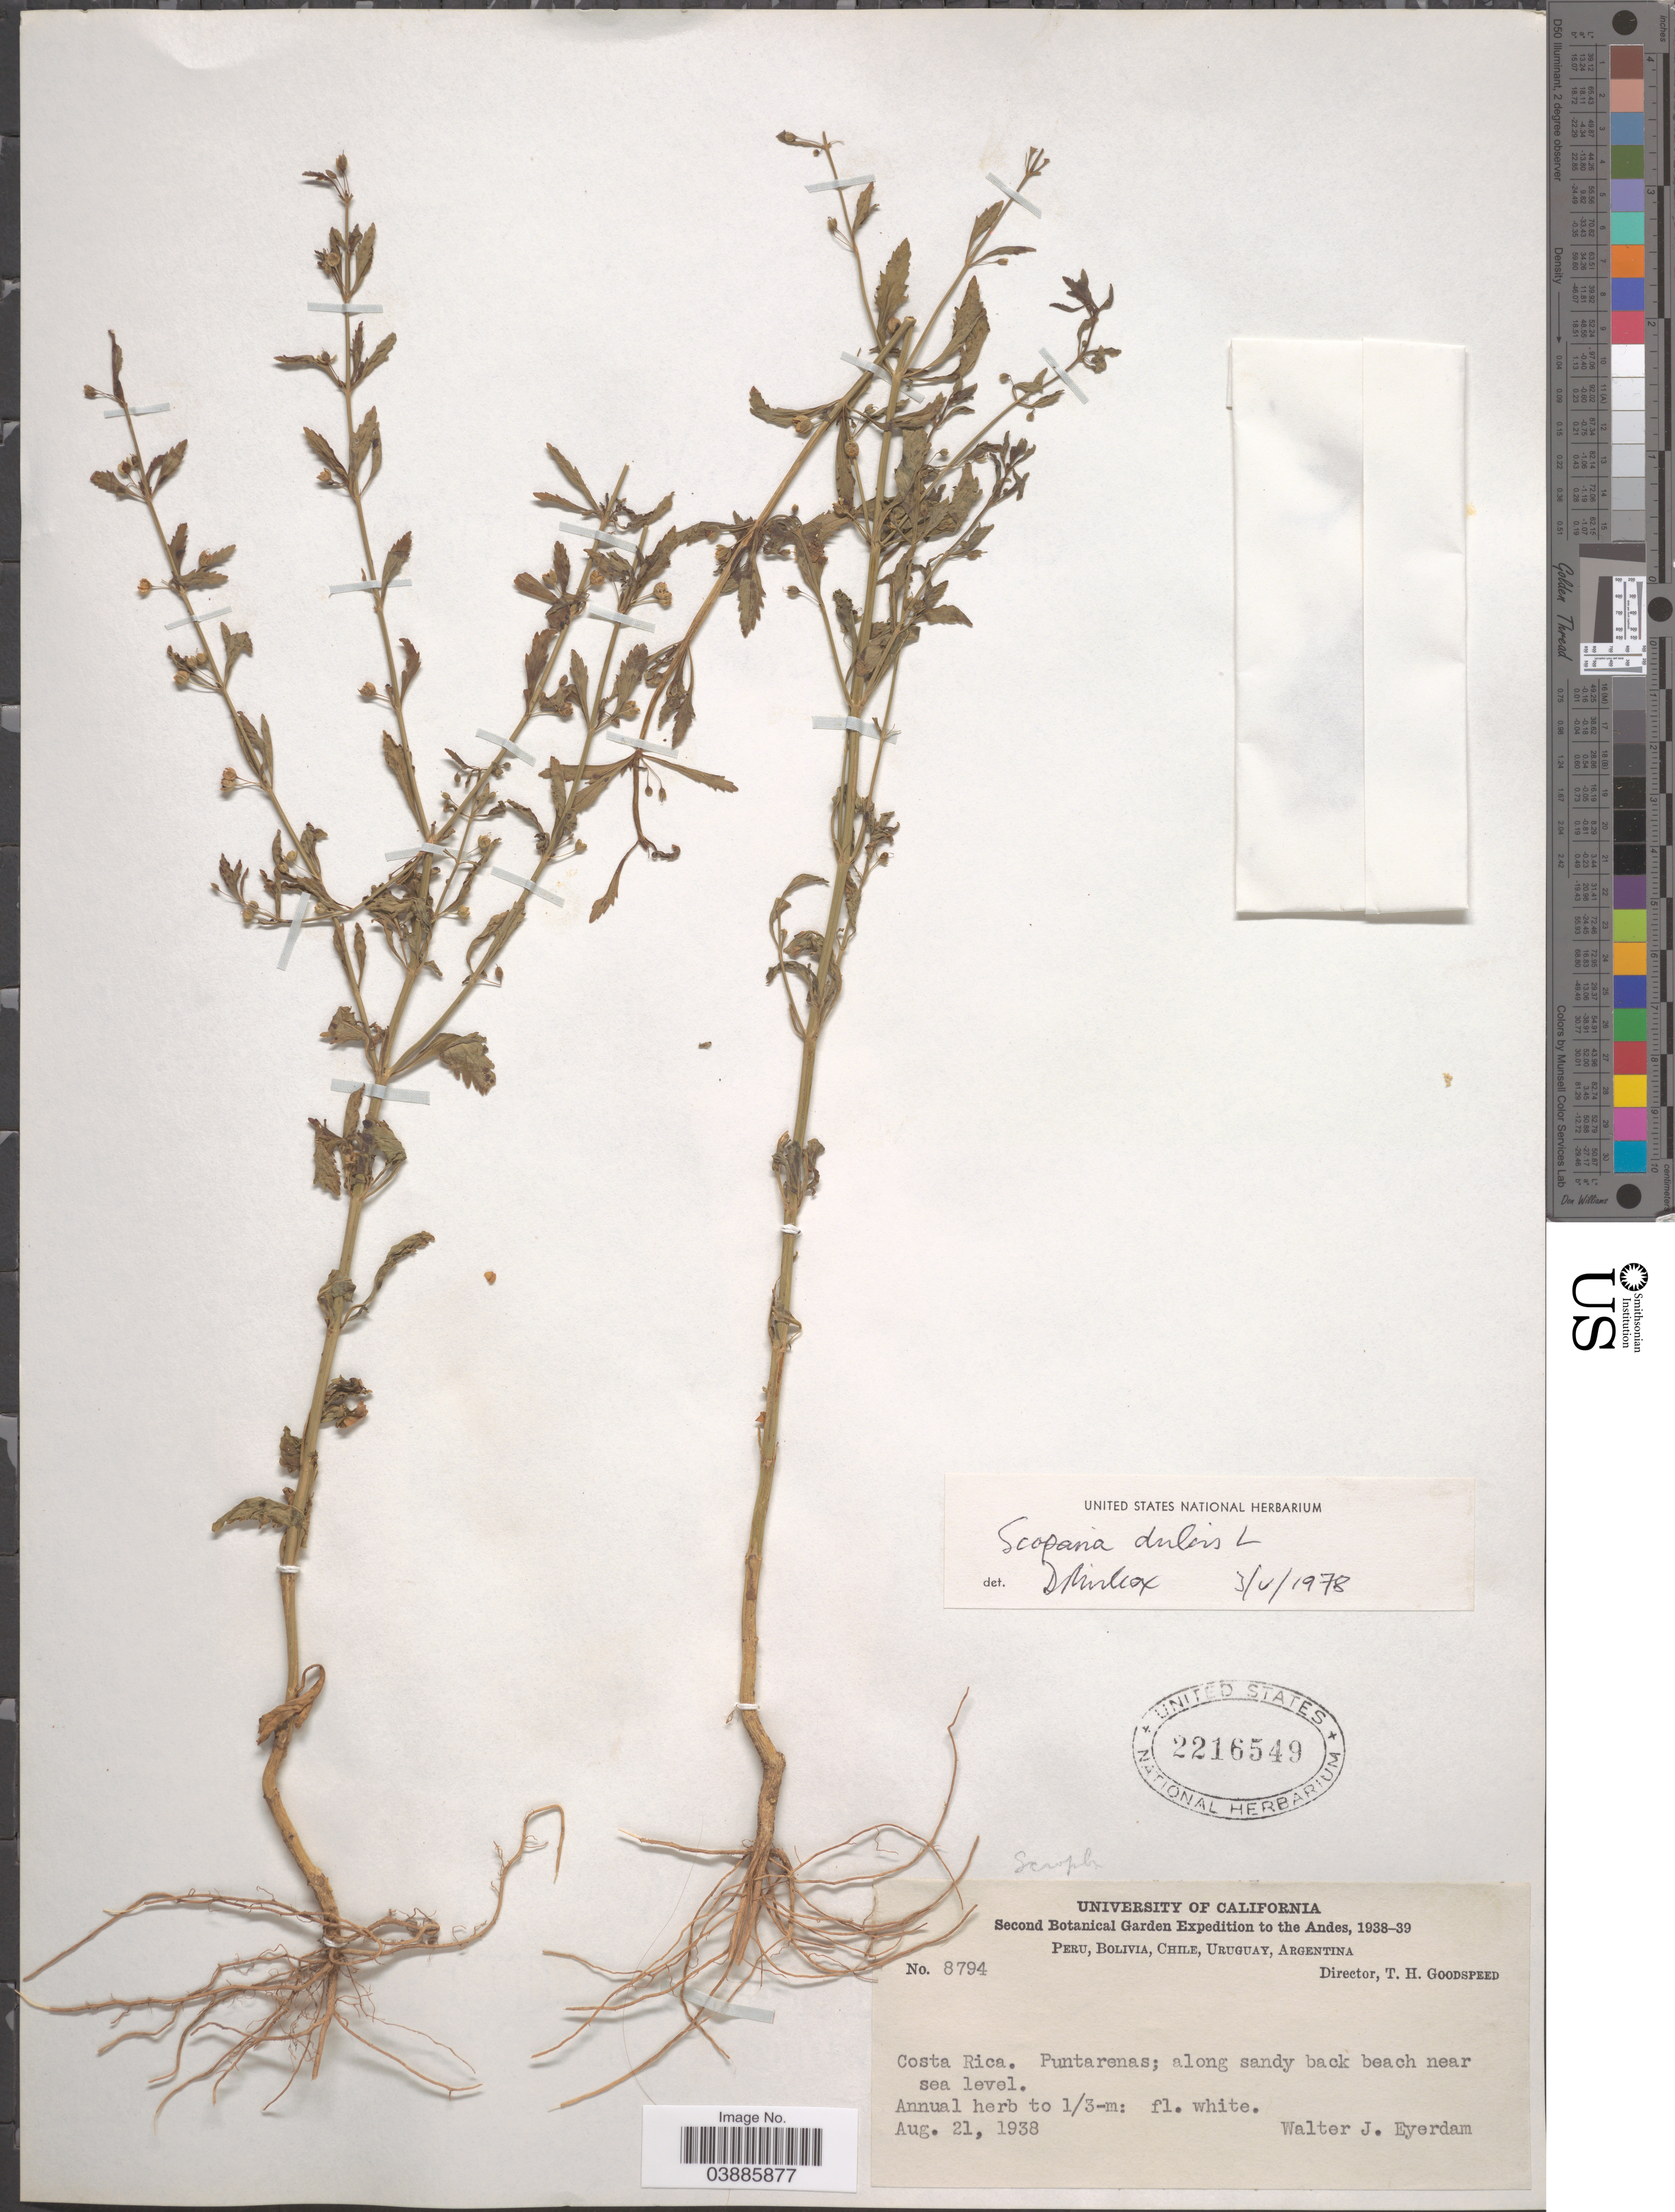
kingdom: Plantae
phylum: Tracheophyta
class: Magnoliopsida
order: Lamiales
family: Plantaginaceae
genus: Scoparia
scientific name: Scoparia dulcis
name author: L.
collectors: W. J. Eyerdam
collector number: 8794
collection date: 1938-08-21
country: Costa Rica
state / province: Puntarenas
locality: The Andes. Puntarenas; along sandy back beach.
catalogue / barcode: US 2216549